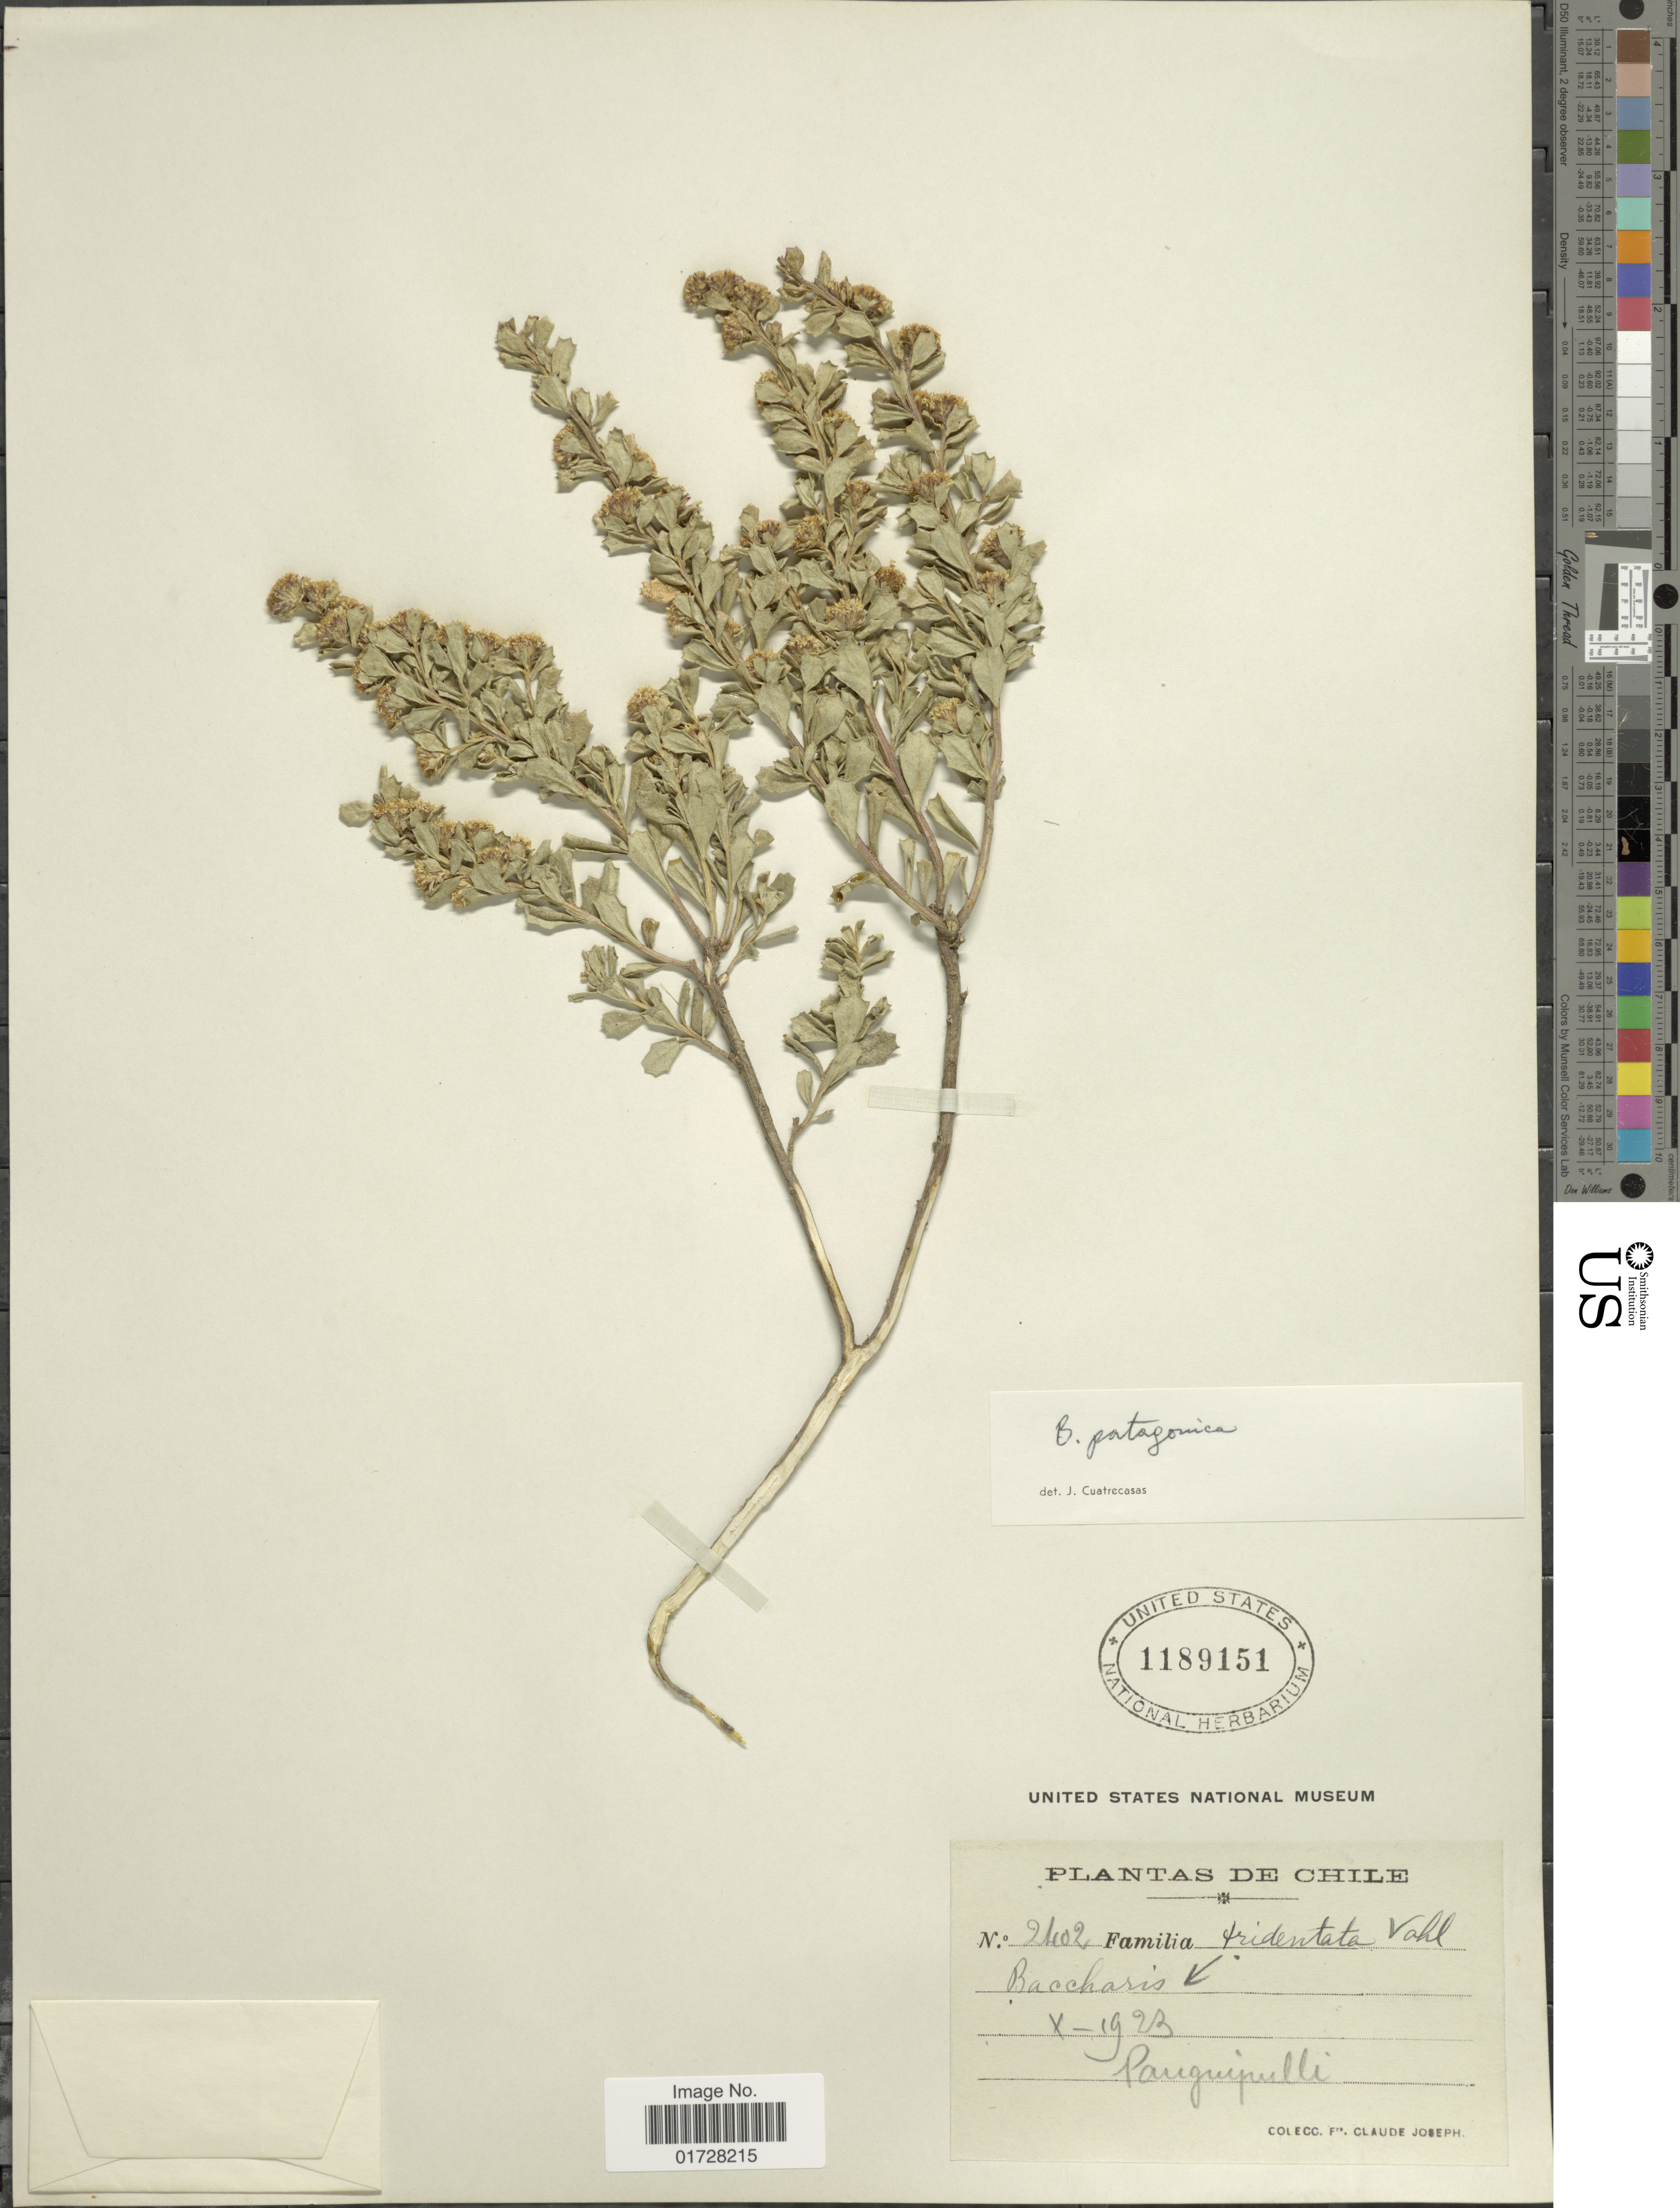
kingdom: Plantae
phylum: Tracheophyta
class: Magnoliopsida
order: Asterales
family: Asteraceae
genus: Baccharis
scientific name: Baccharis patagonica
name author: Hook. & Arn.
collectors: Bro. Claude-Joseph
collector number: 2402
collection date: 1923-10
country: Chile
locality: Panguipulli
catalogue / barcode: US 1189151